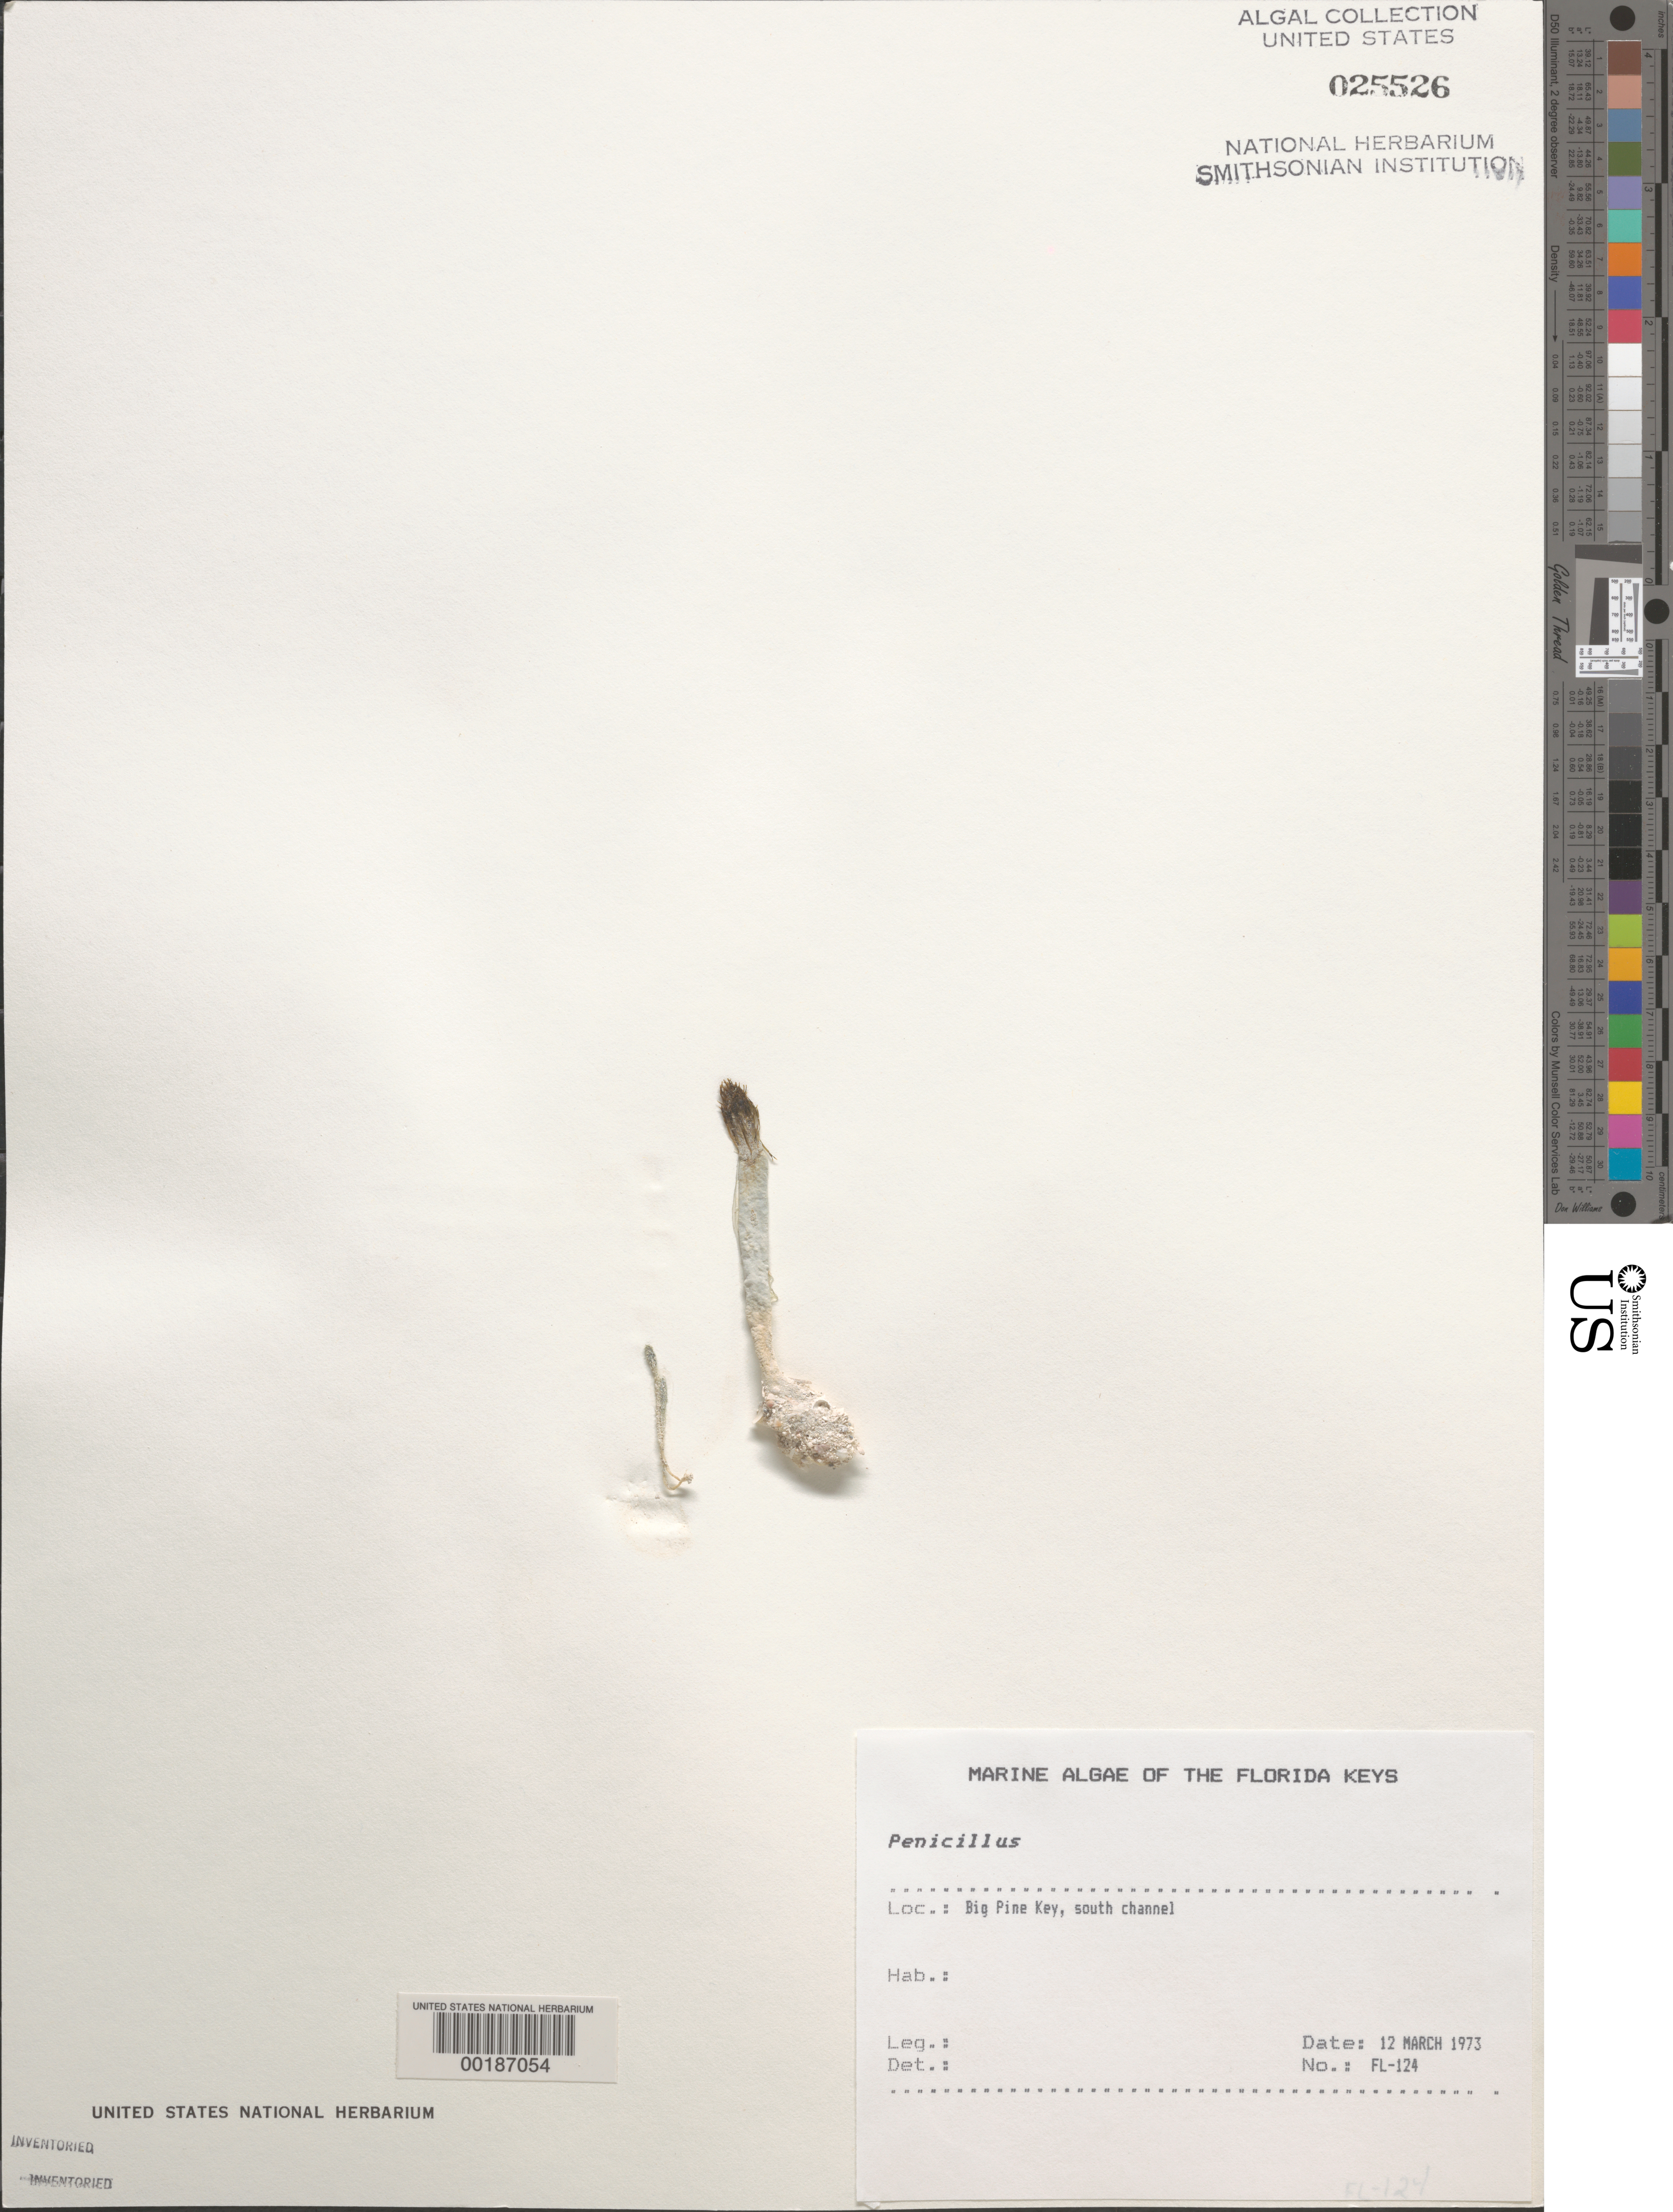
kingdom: Plantae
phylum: Chlorophyta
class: Ulvophyceae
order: Bryopsidales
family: Udoteaceae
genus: Penicillus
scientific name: Penicillus sp.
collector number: FL-124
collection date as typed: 12 Mar 1973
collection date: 1973-03-12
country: United States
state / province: Florida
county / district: Monroe County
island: Big Pine Key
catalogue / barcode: US 25526